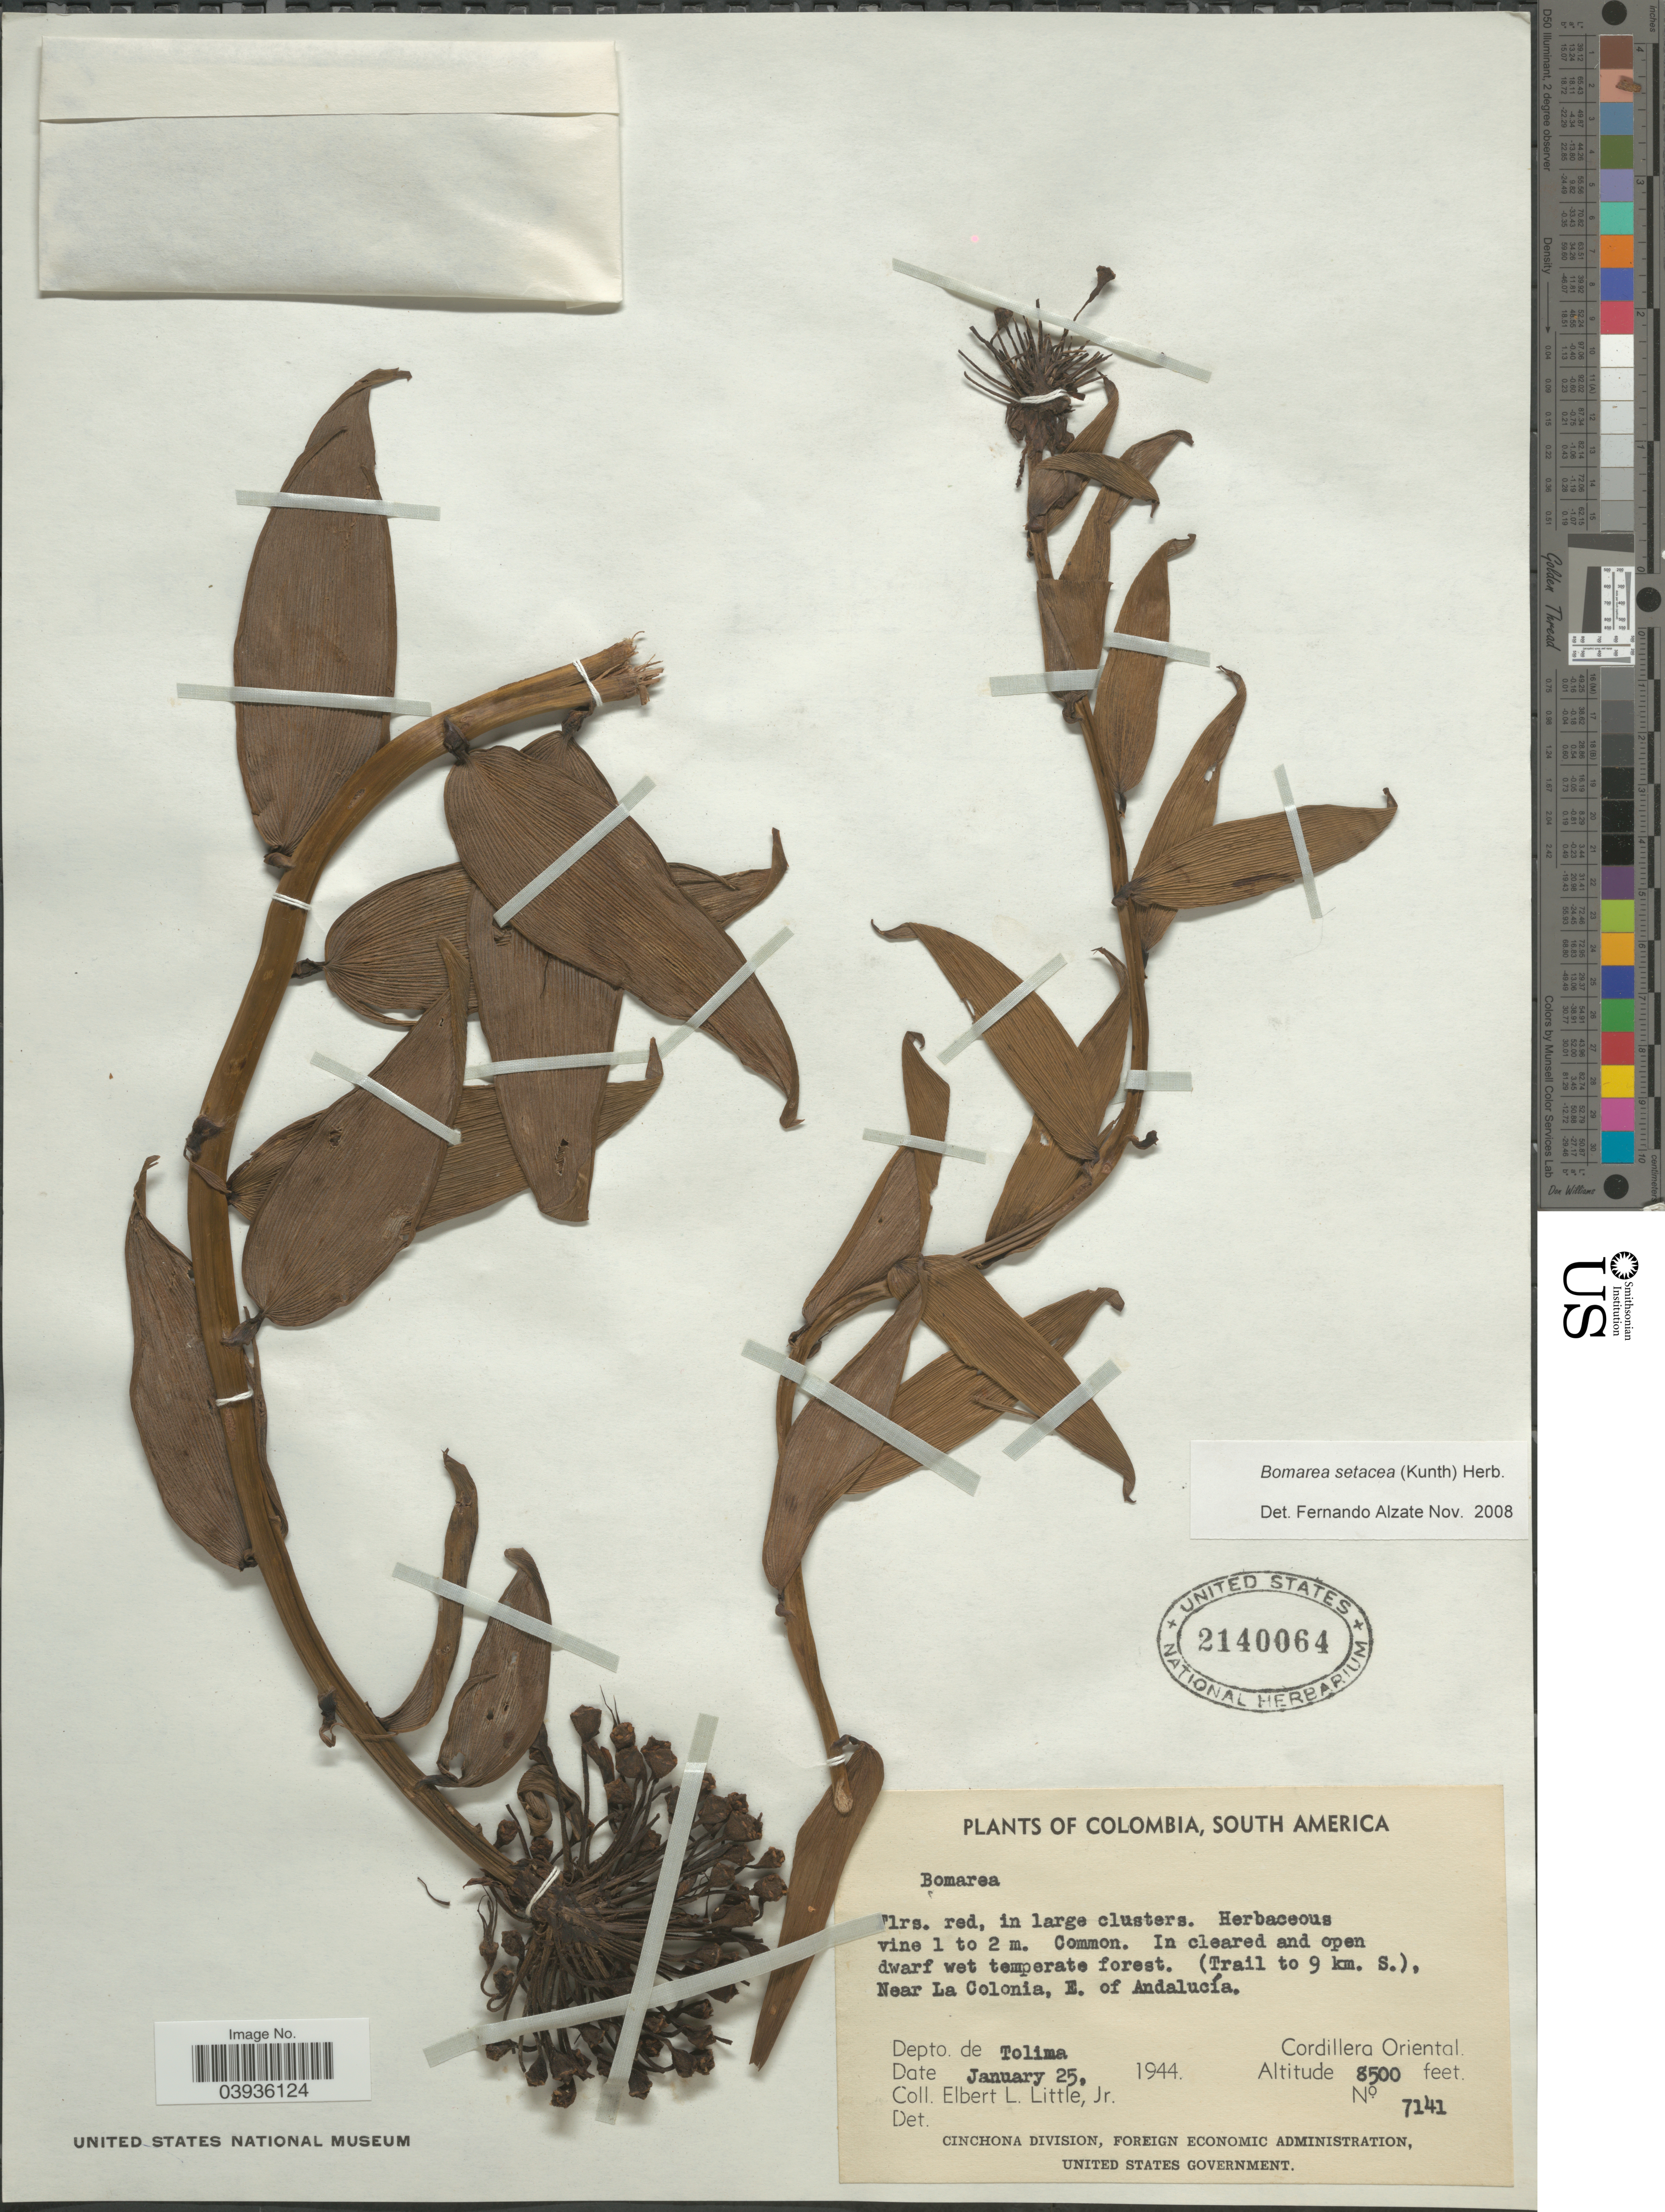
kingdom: Plantae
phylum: Tracheophyta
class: Liliopsida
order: Liliales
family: Alstroemeriaceae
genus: Bomarea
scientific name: Bomarea setacea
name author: (Ruiz & Pav.) Herb.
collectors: E. L. Little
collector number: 7141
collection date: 1944-01-25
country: Colombia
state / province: Tolima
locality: (Trail to 9 km. S.), Near La Colonia, E. of Andalucía. Depto. de Tolima. Cordillera Oriental.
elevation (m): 2591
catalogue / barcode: US 2140064